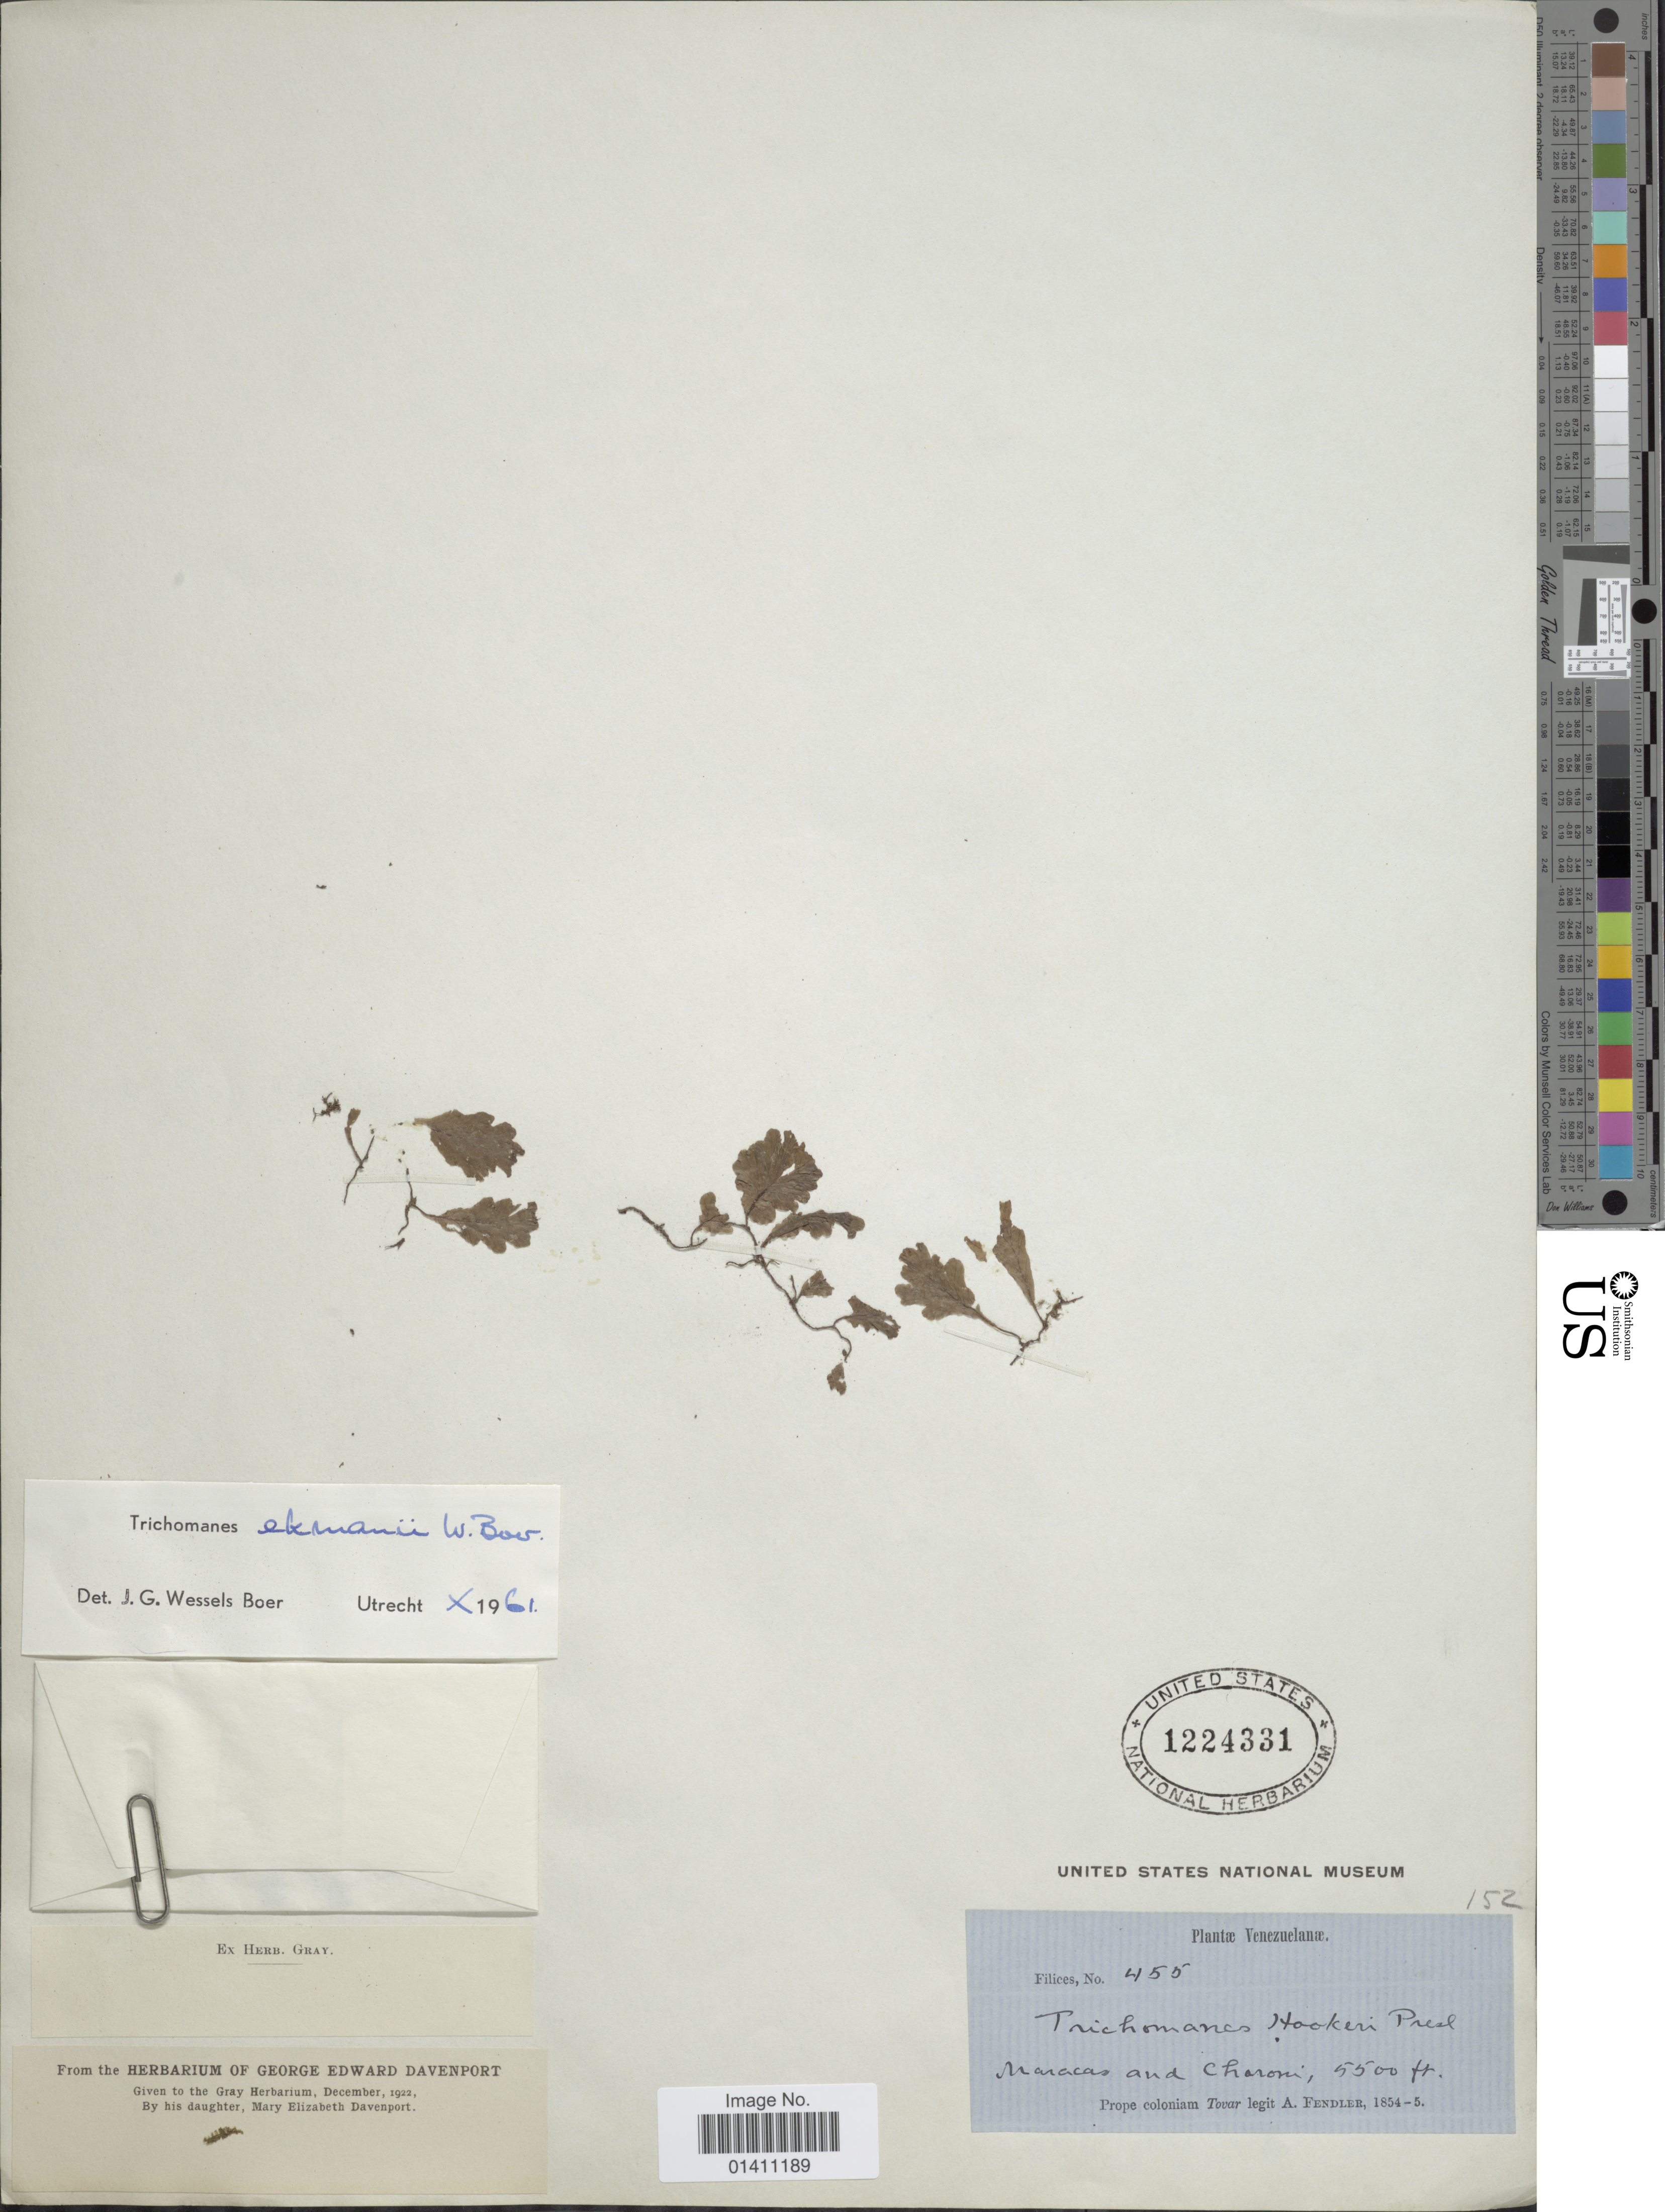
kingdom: Plantae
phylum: Tracheophyta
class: Polypodiopsida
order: Hymenophyllales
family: Hymenophyllaceae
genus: Didymoglossum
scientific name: Didymoglossum ekmanii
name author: (Wess. Boer) Ebihara & Dubuisson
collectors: A. Fendler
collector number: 455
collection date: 1854/1855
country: Venezuela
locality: Maracas and Charoni, prope coloniam Tovar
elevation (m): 1676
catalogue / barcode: US 1224331